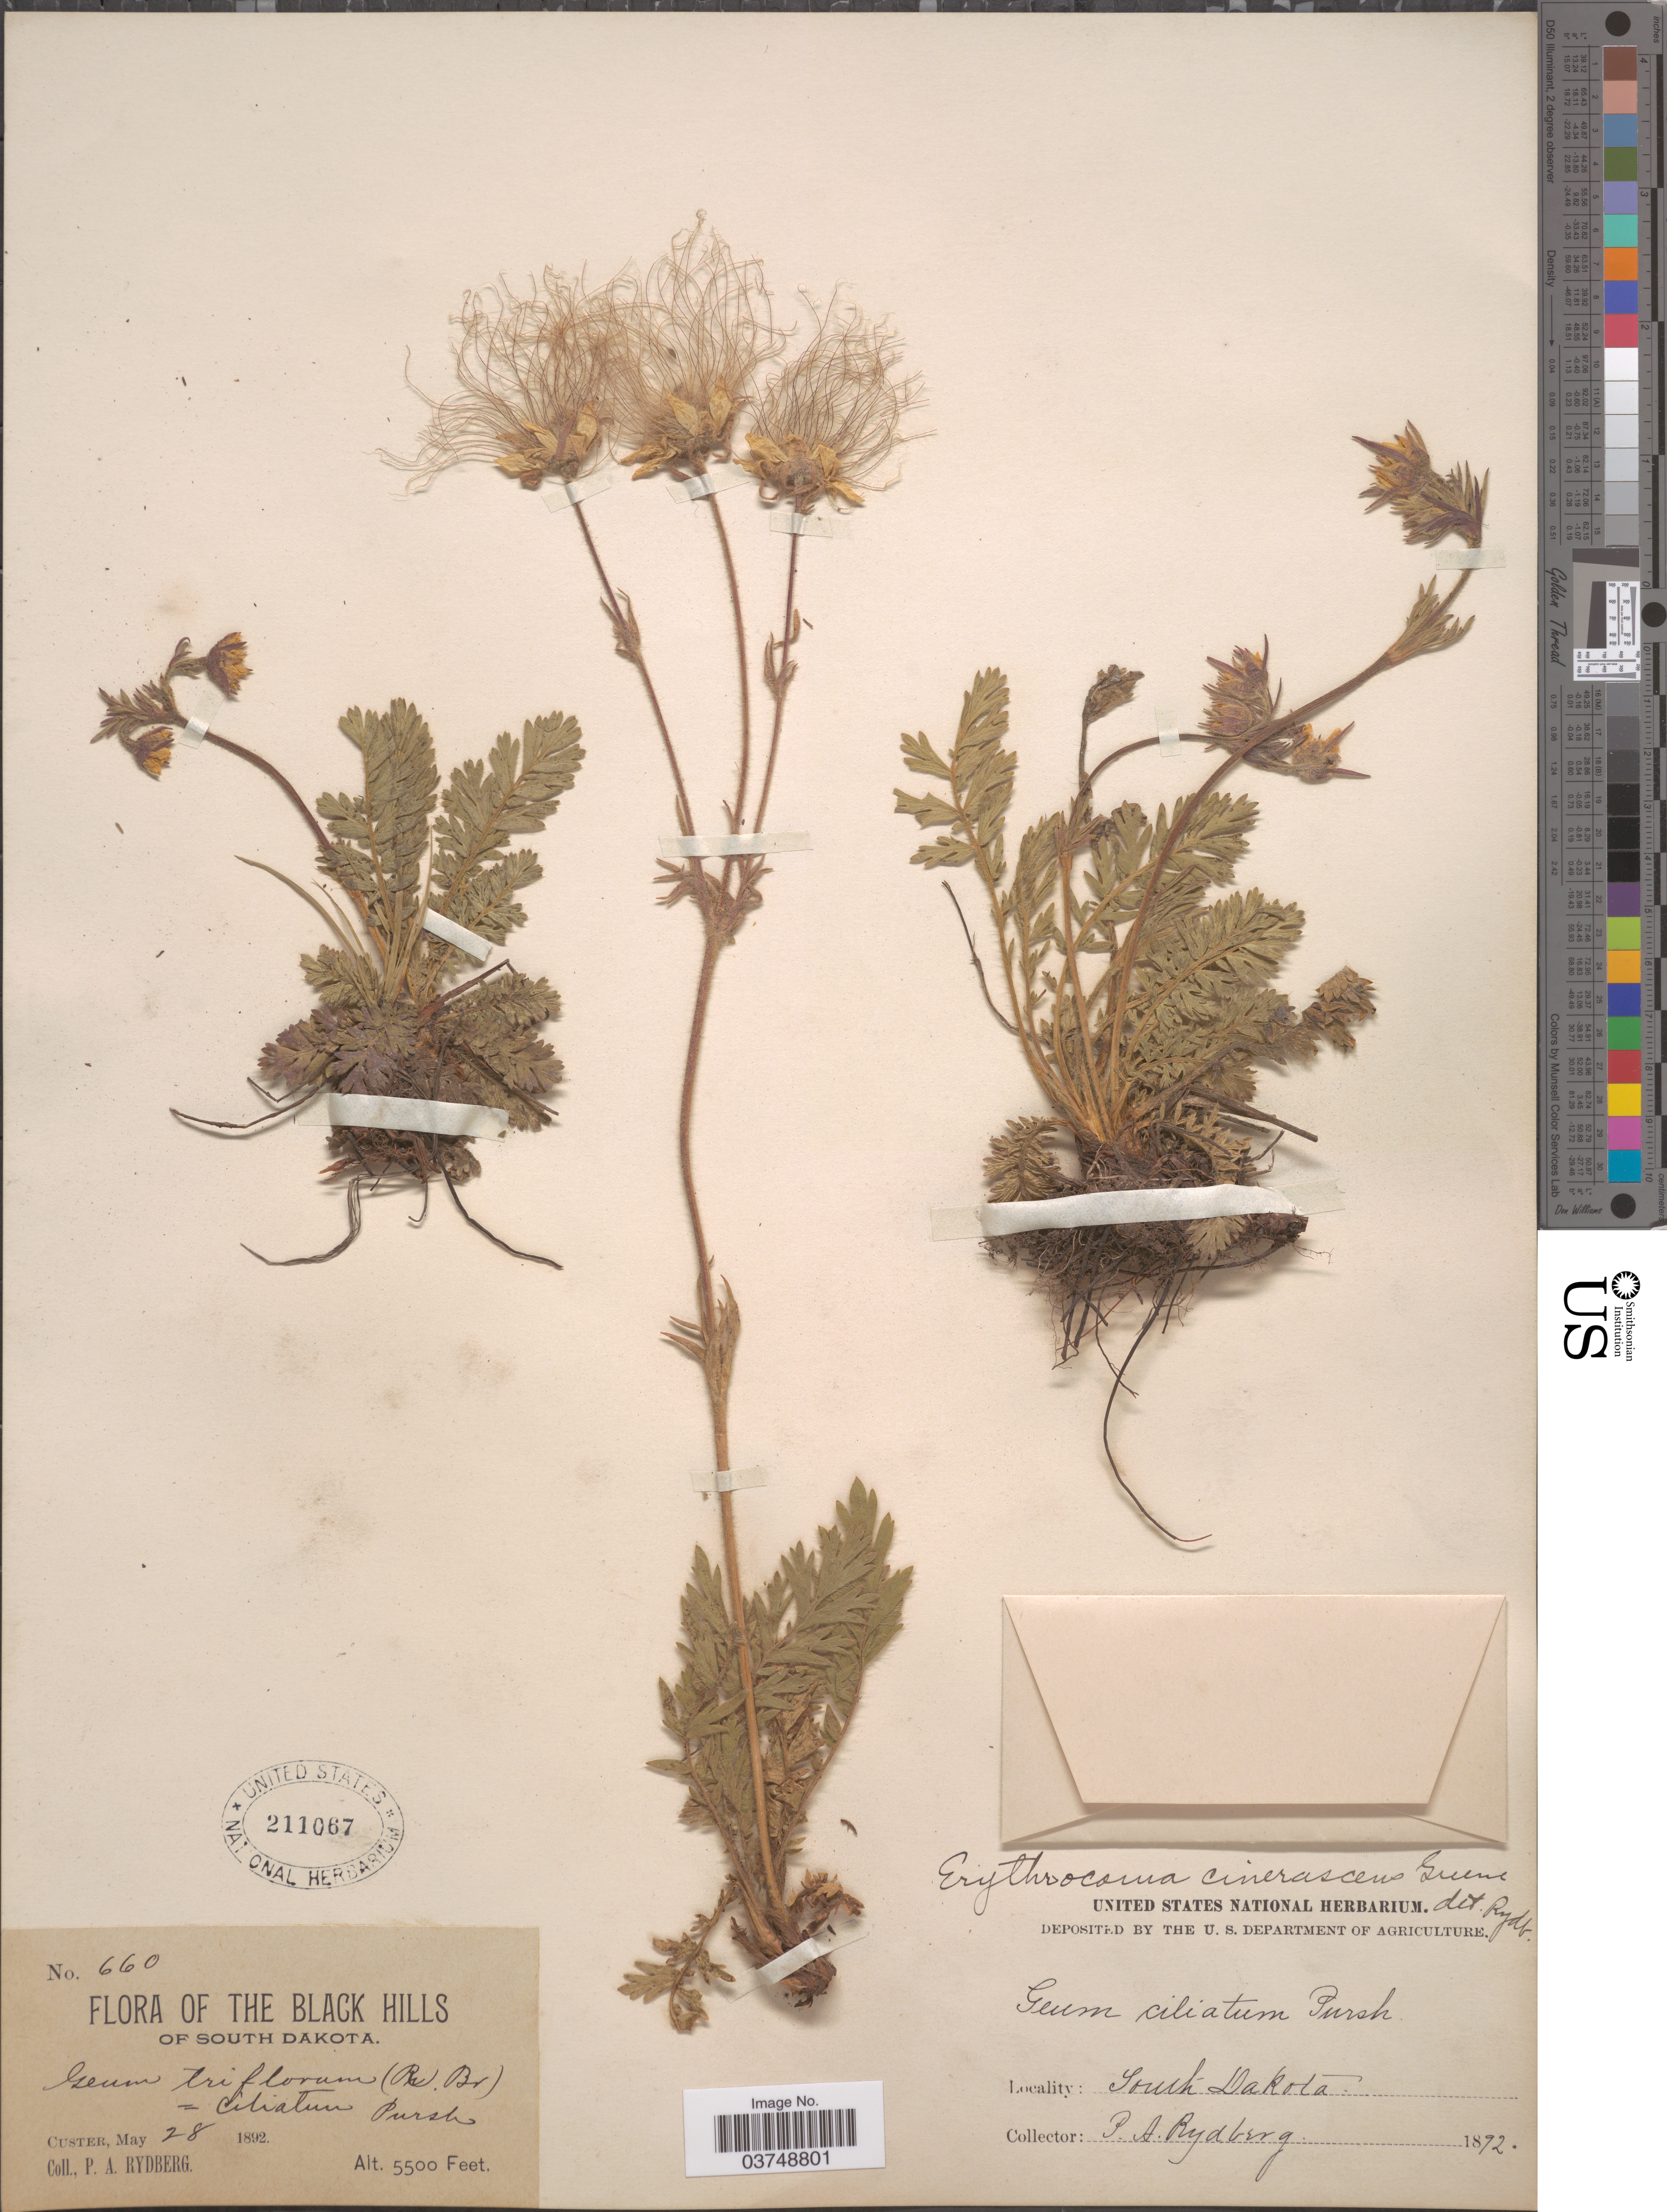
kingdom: Plantae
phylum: Tracheophyta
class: Magnoliopsida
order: Rosales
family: Rosaceae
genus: Geum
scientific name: Geum triflorum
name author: Pursh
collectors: P. A. Rydberg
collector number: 660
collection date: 1892-05-28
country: United States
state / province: South Dakota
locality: Black Hills of South Dakota. Custer.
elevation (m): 1676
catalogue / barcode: US 211067